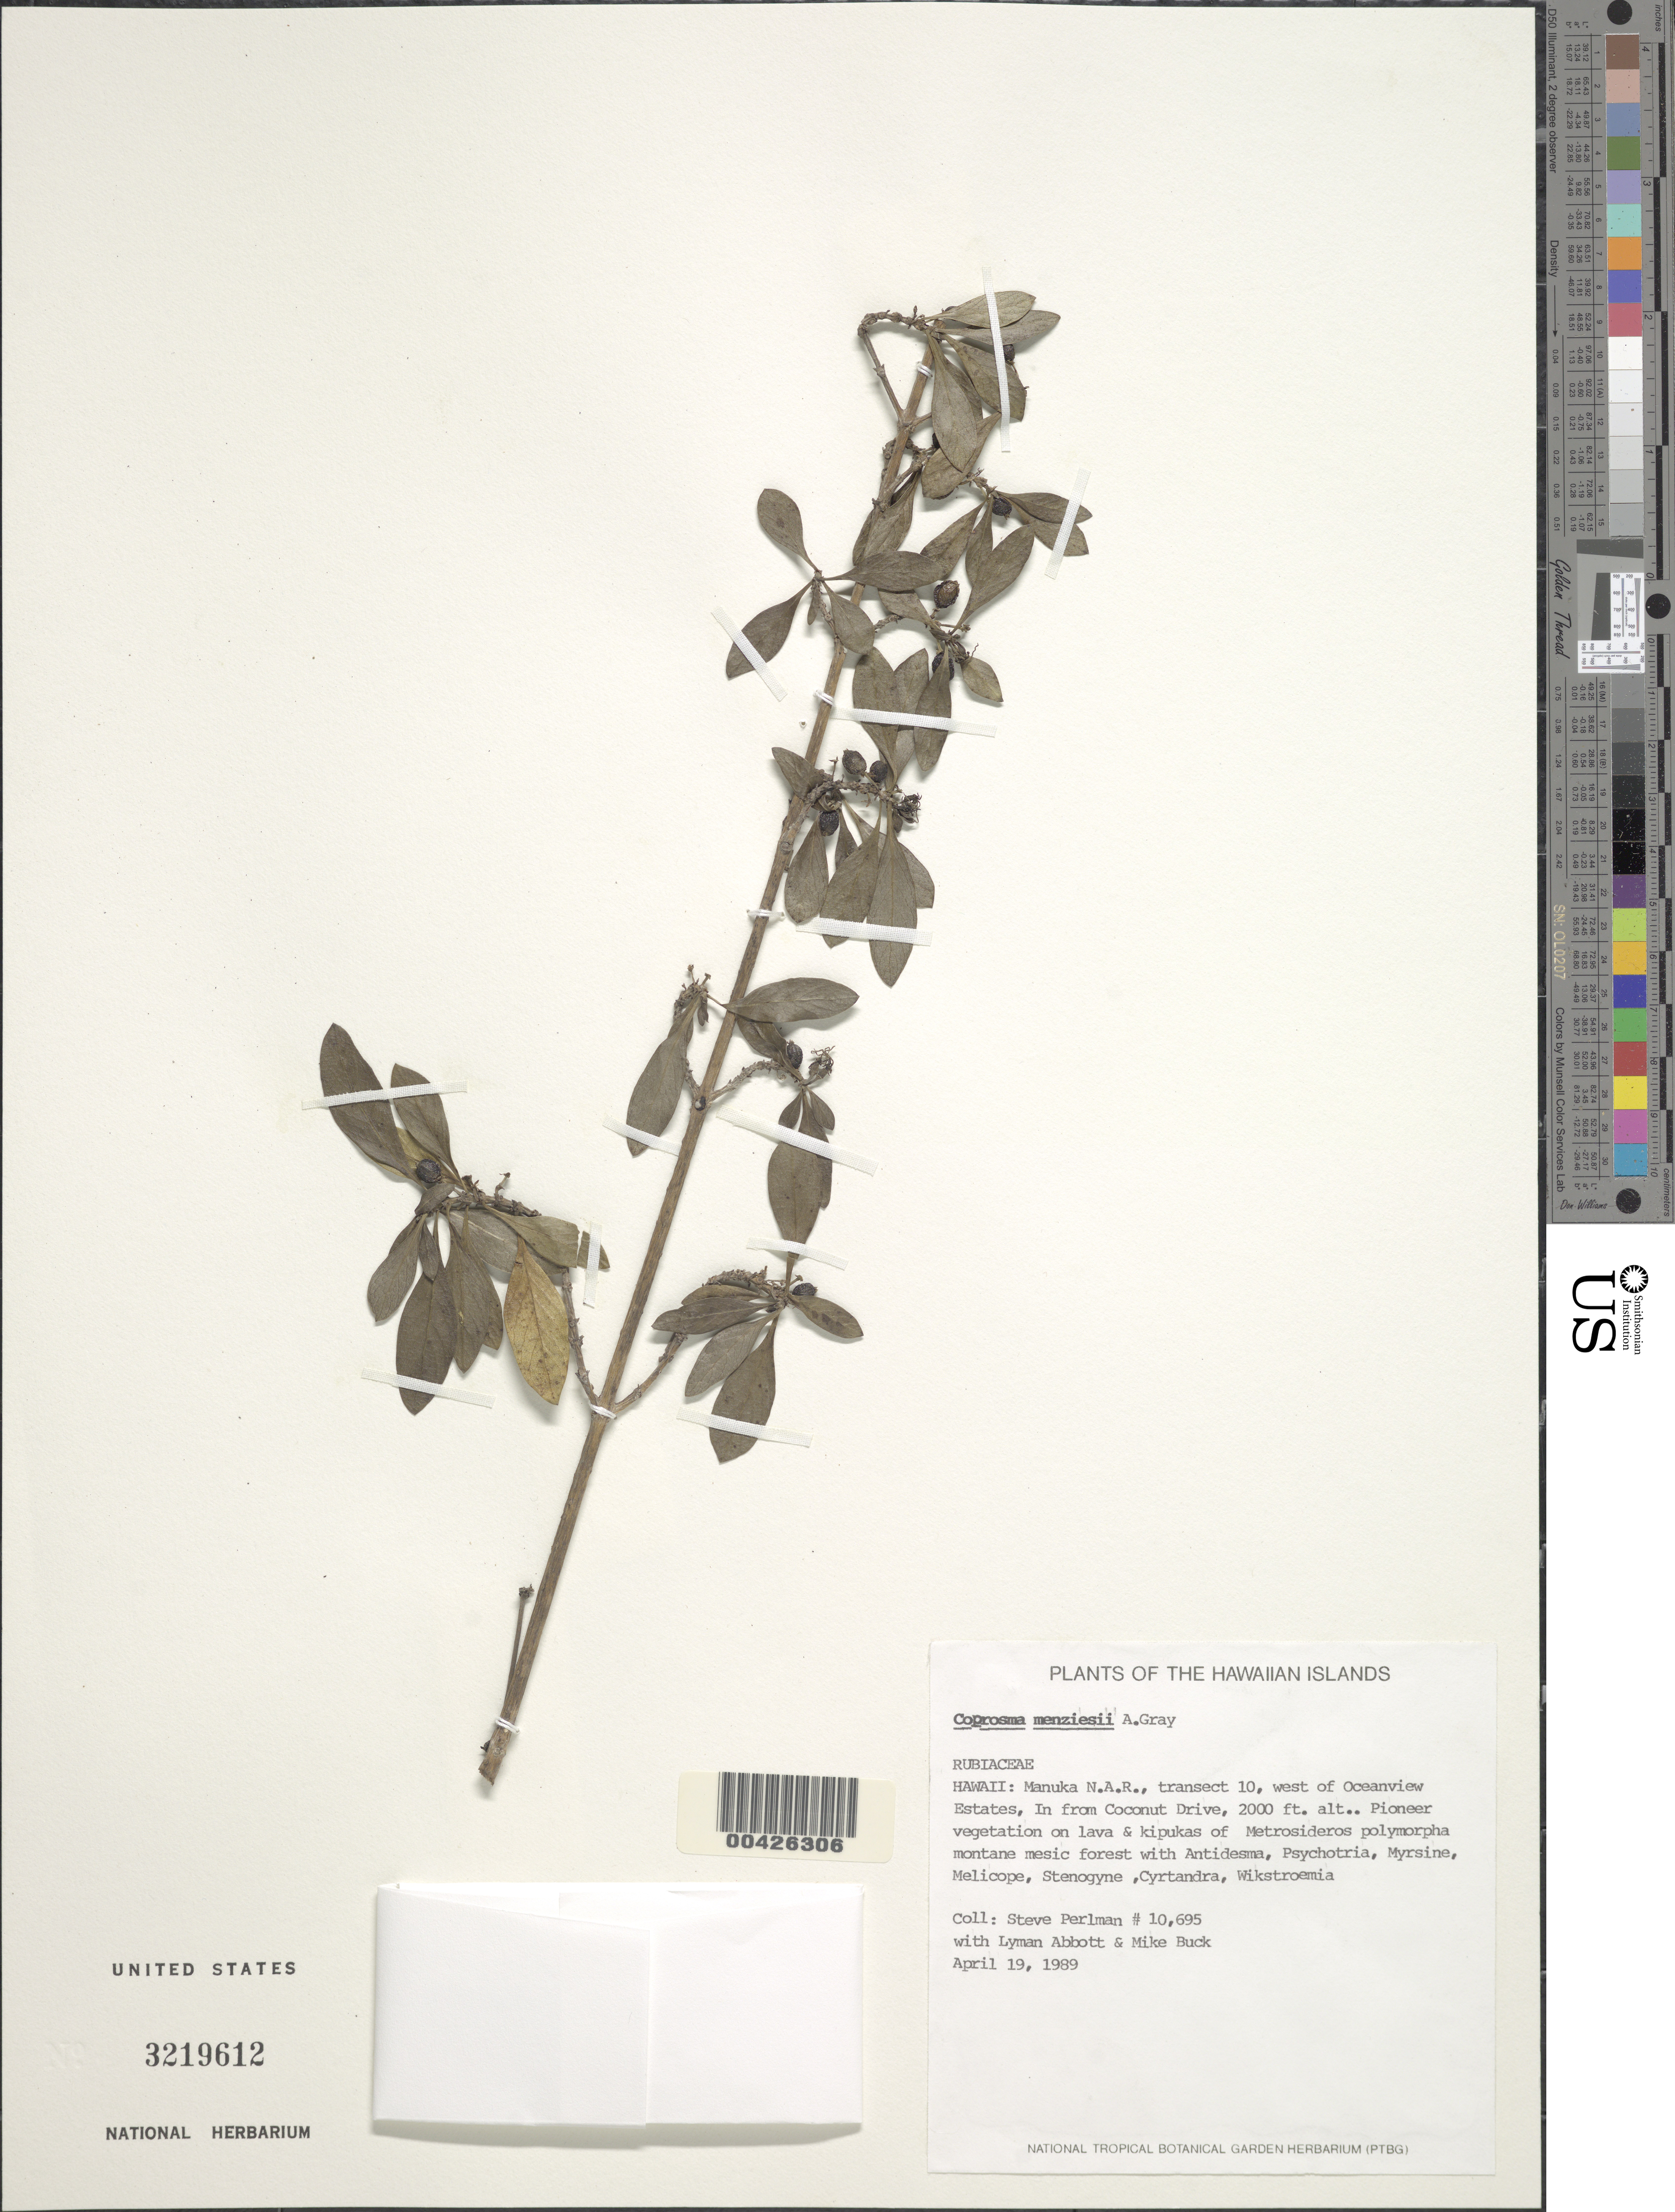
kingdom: Plantae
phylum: Tracheophyta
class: Magnoliopsida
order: Gentianales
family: Rubiaceae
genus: Coprosma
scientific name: Coprosma menziesii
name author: A. Gray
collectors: S. P. Perlman, L. Abbott & M. Buck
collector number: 10695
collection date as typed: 19 Apr 1989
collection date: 1989-04-19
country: United States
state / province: Hawaii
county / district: Hawaii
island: Hawaii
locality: Manuka N.A.R., transect 10, W of Oceanview Estates, in from Coconut Drive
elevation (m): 610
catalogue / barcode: US 3219612